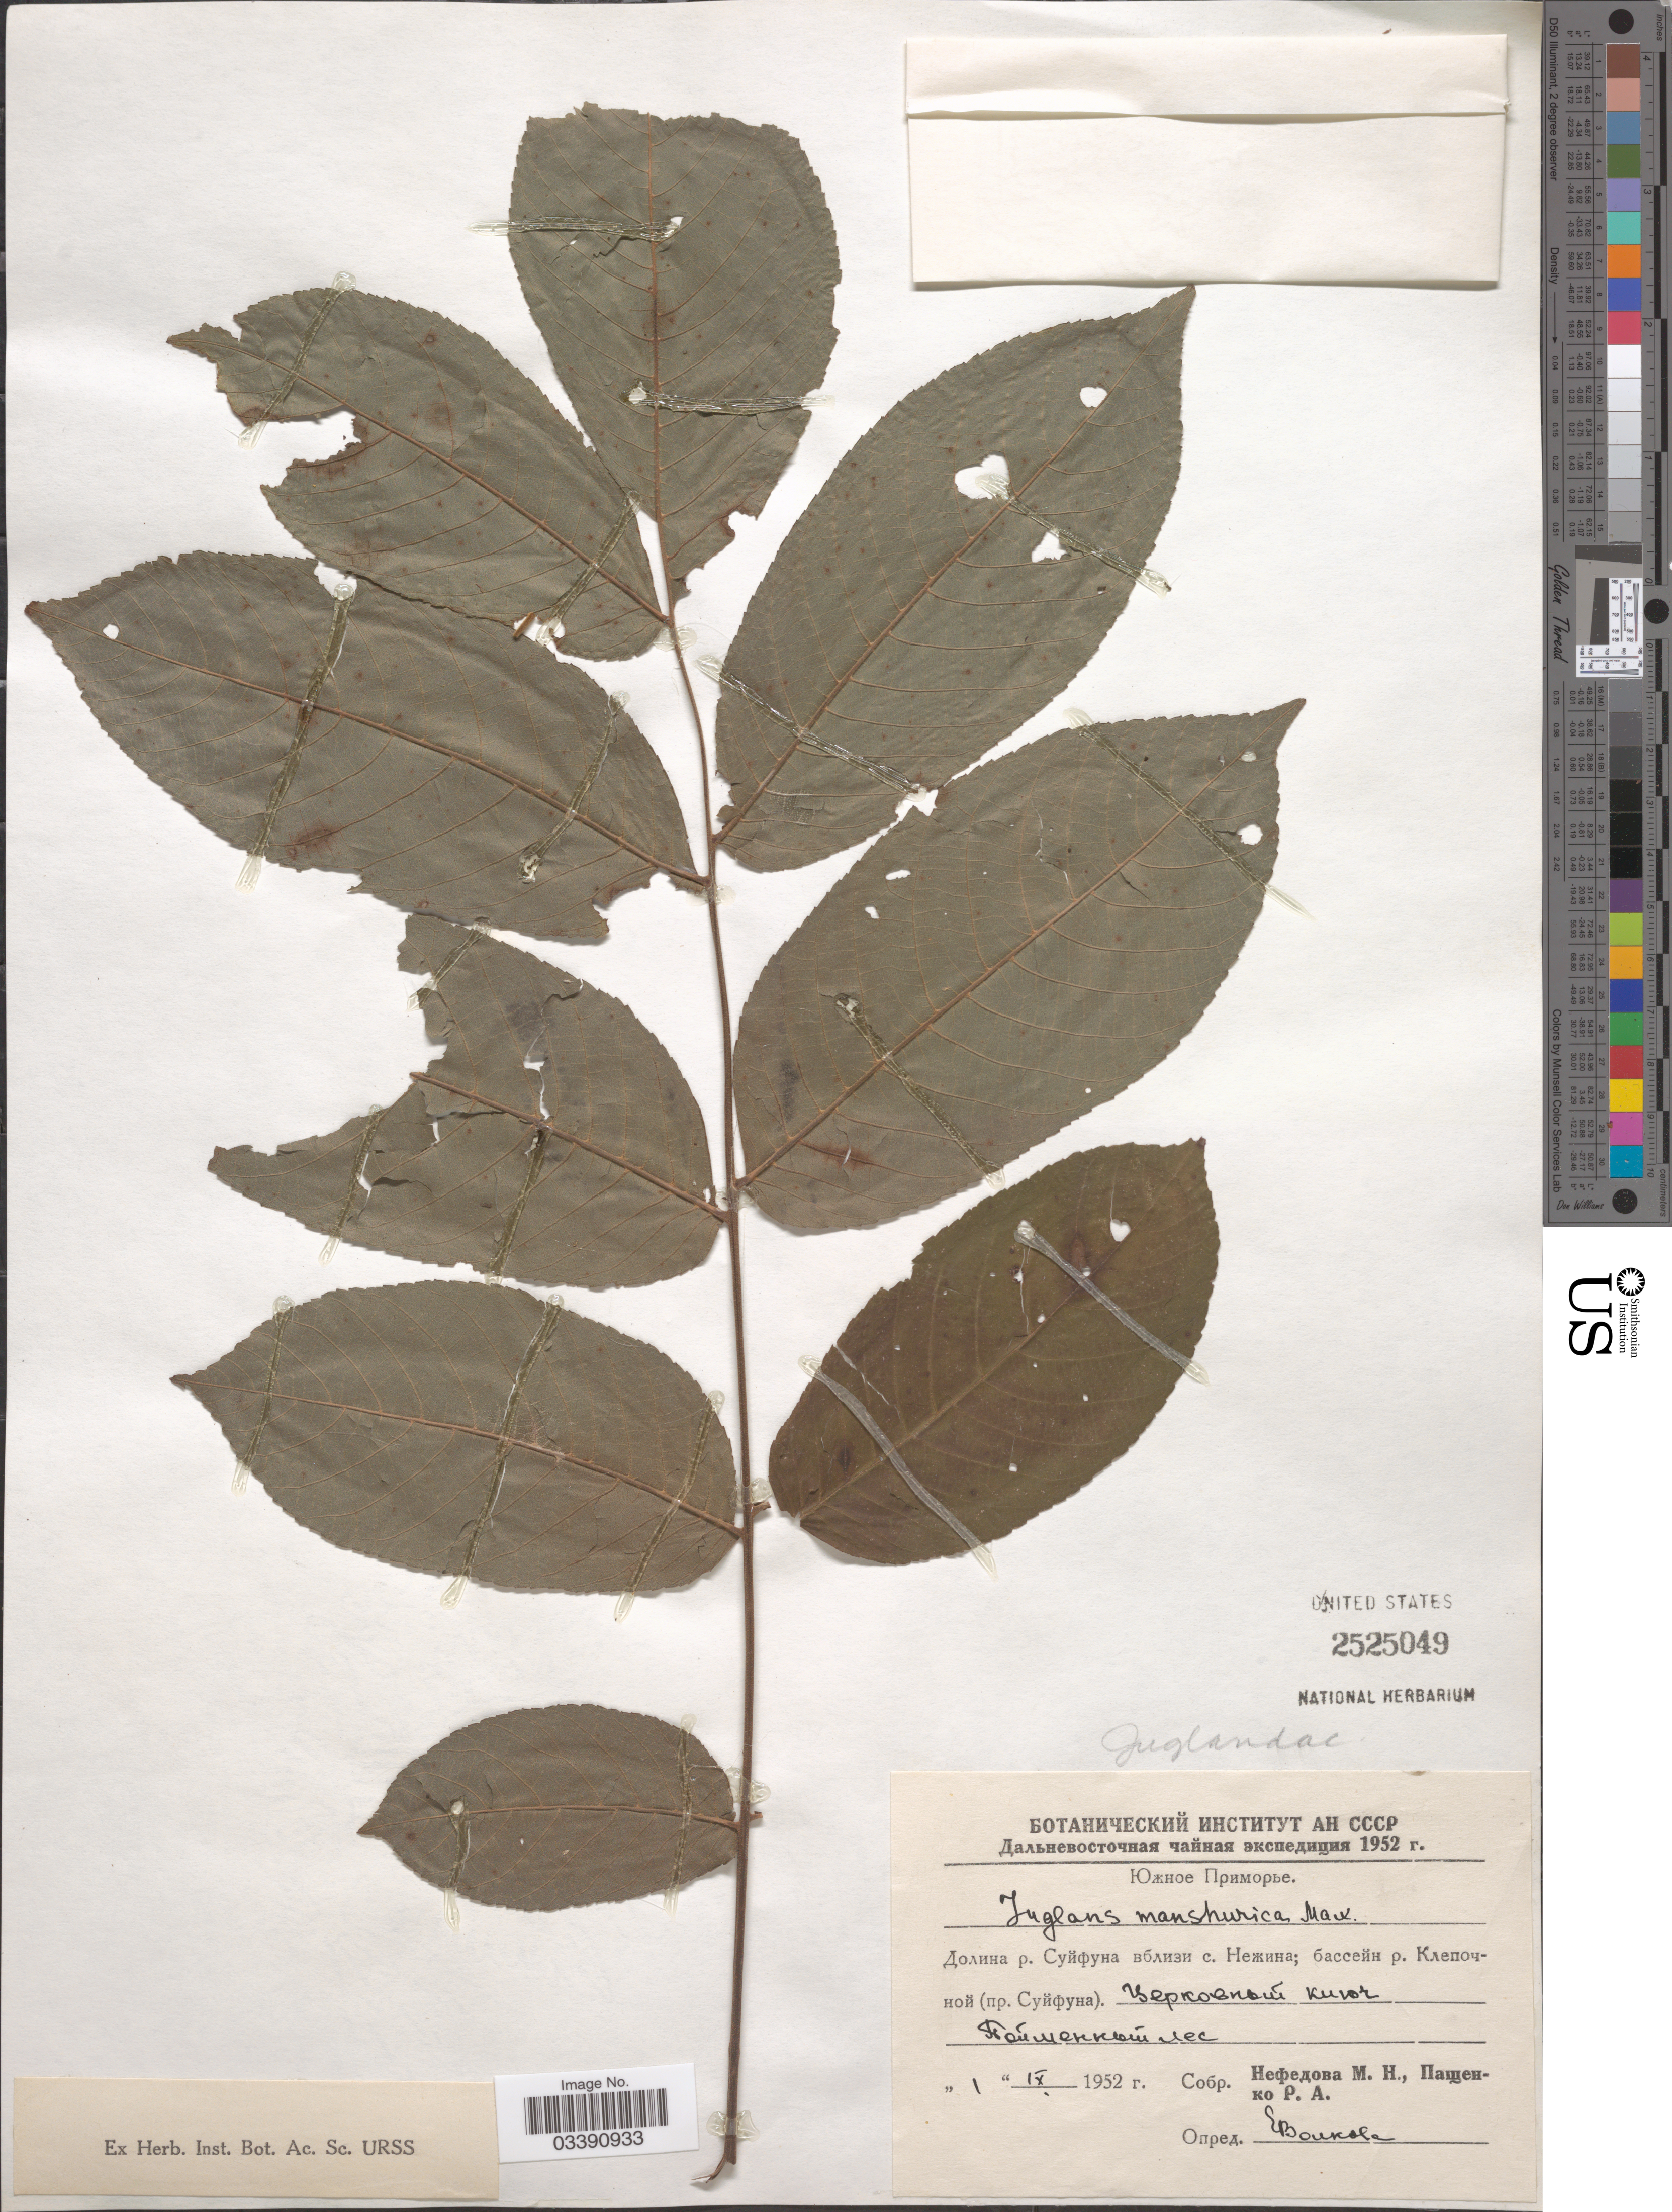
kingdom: Plantae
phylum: Tracheophyta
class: Magnoliopsida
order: Fagales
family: Juglandaceae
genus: Juglans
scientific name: Juglans mandshurica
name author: Maxim.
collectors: M. Nefedova & P. Pashenko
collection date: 1952-09-01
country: Russian Federation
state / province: Primorsky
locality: Valley of River Suifun, near village Nezhino, basin of River Klepochnaya.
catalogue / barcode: US 2525049